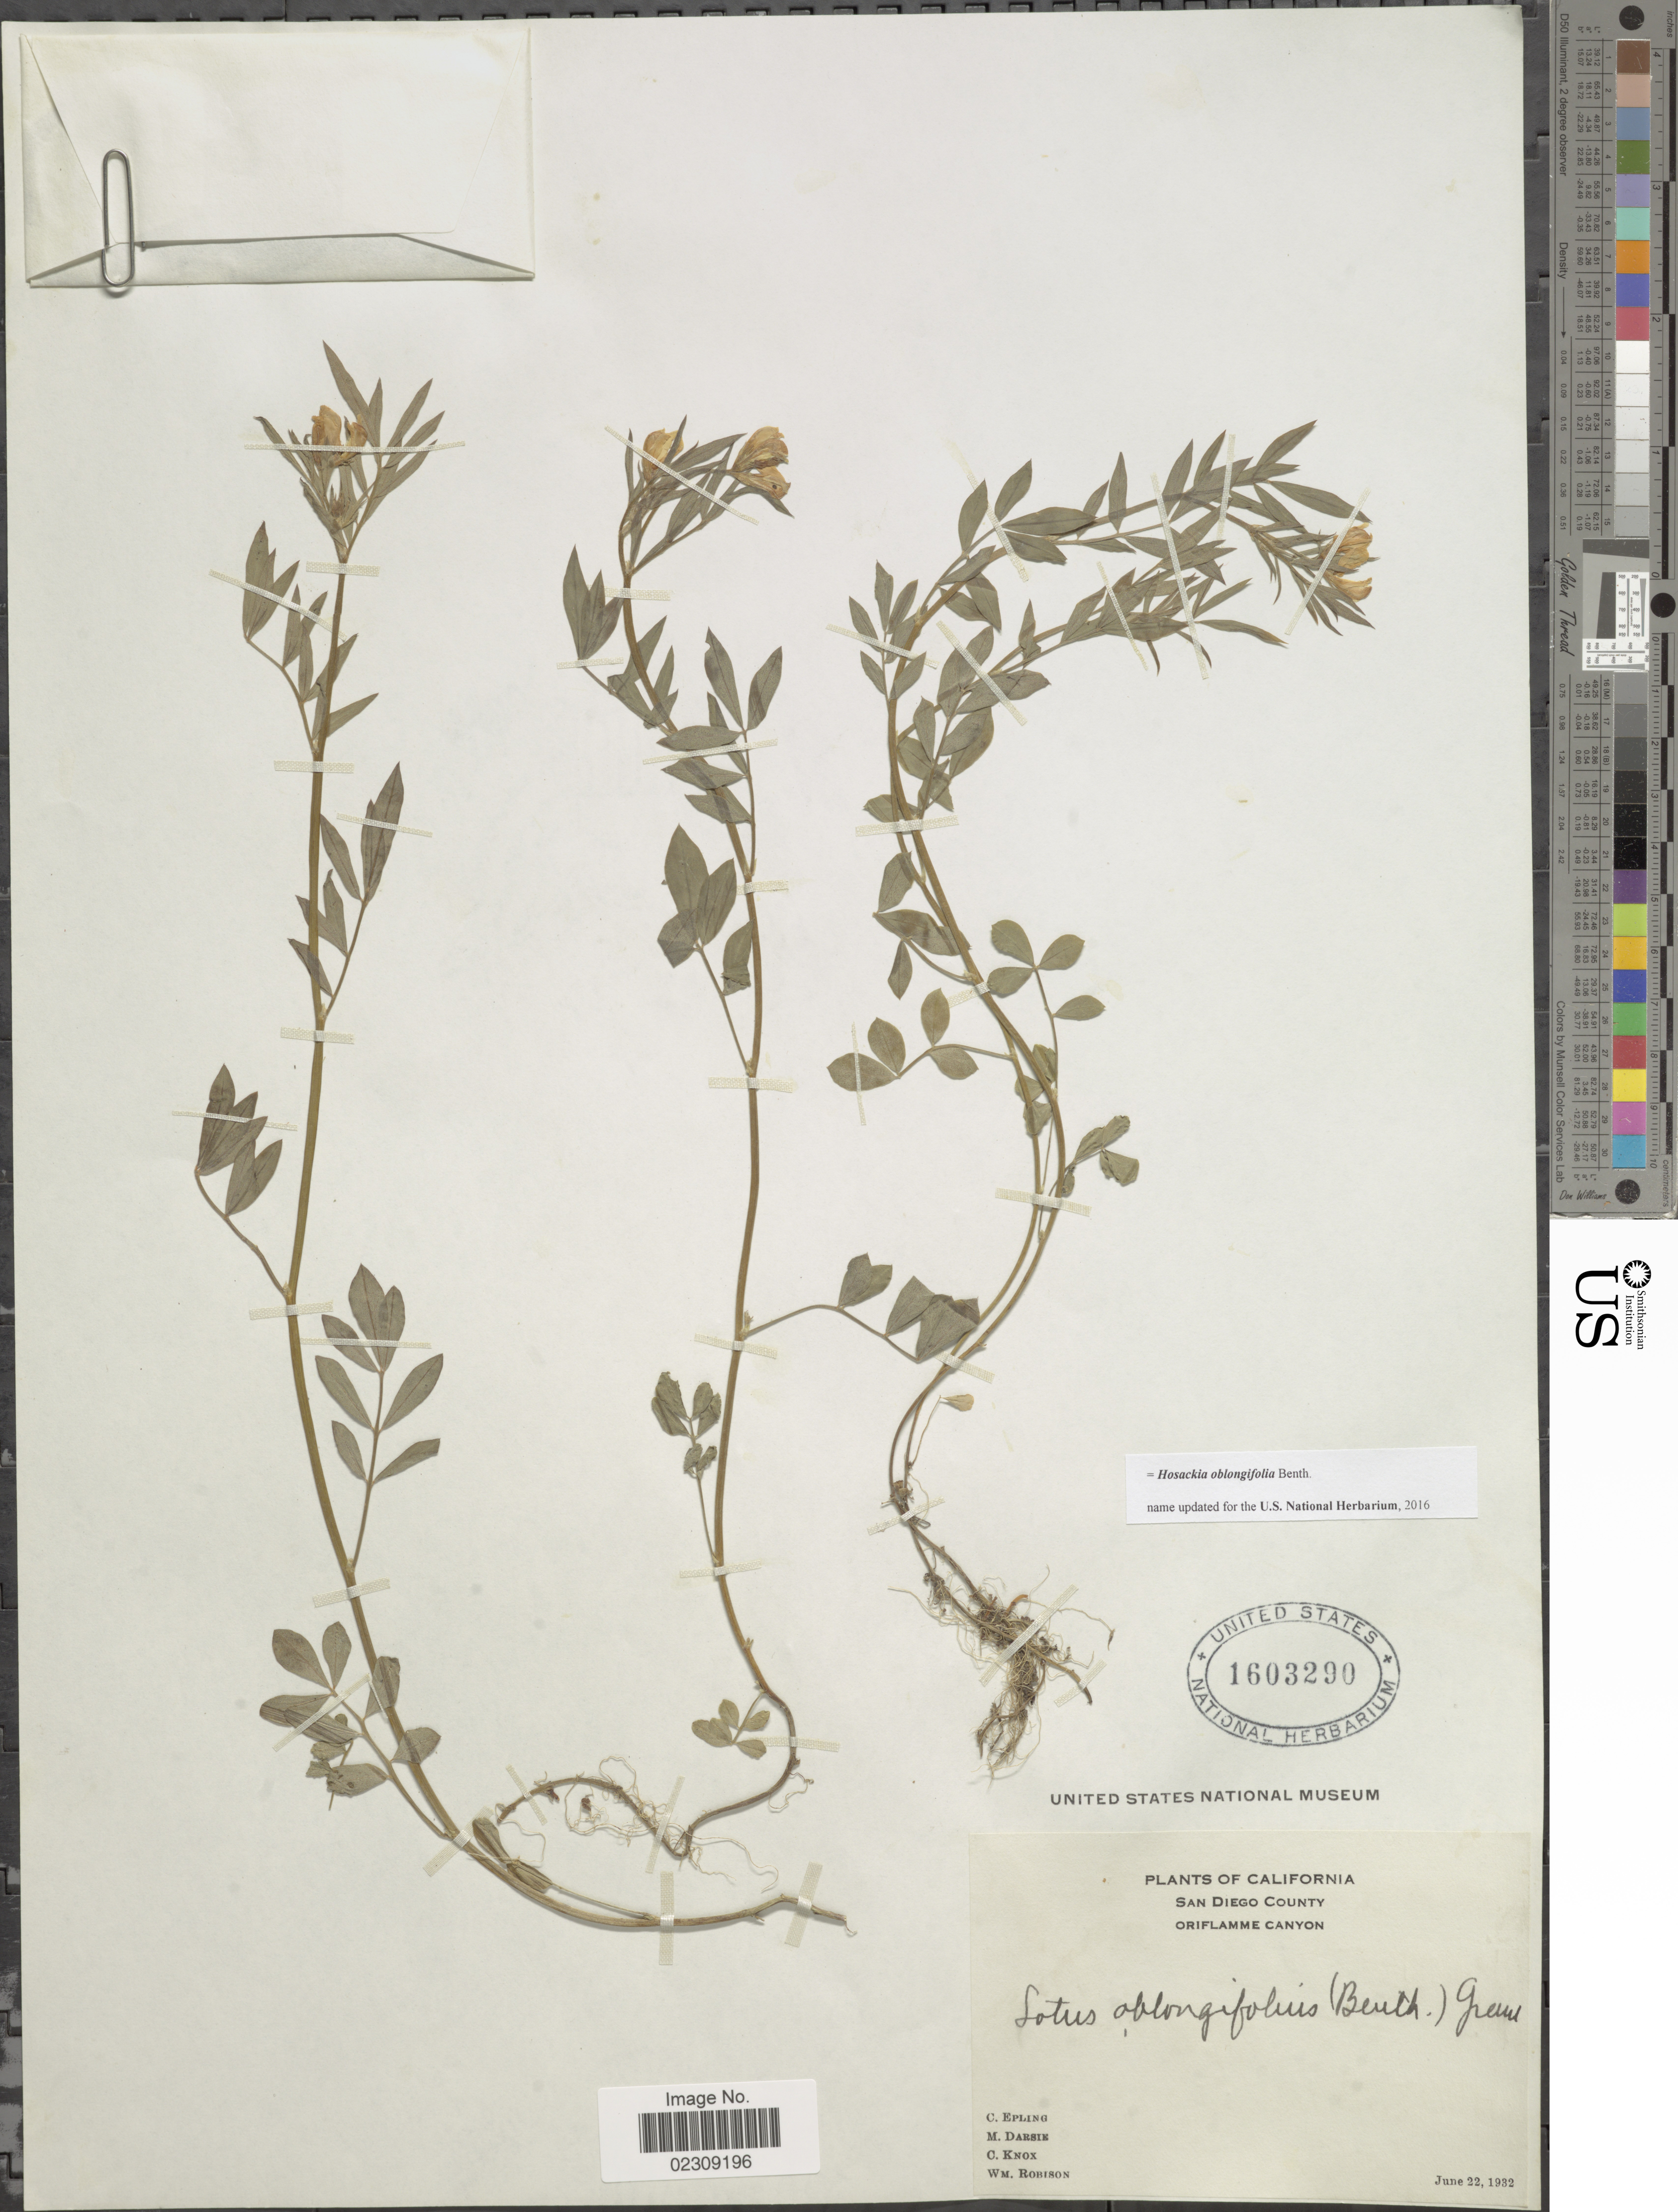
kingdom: Plantae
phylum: Tracheophyta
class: Magnoliopsida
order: Fabales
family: Fabaceae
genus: Hosackia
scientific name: Hosackia oblongifolia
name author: Benth.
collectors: C. C. Epling, M. Darsie, C. Knox & W. Robison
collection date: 1932-06-22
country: United States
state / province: California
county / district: San Diego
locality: San Diego County, Oriflamme Canyon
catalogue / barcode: US 1603290